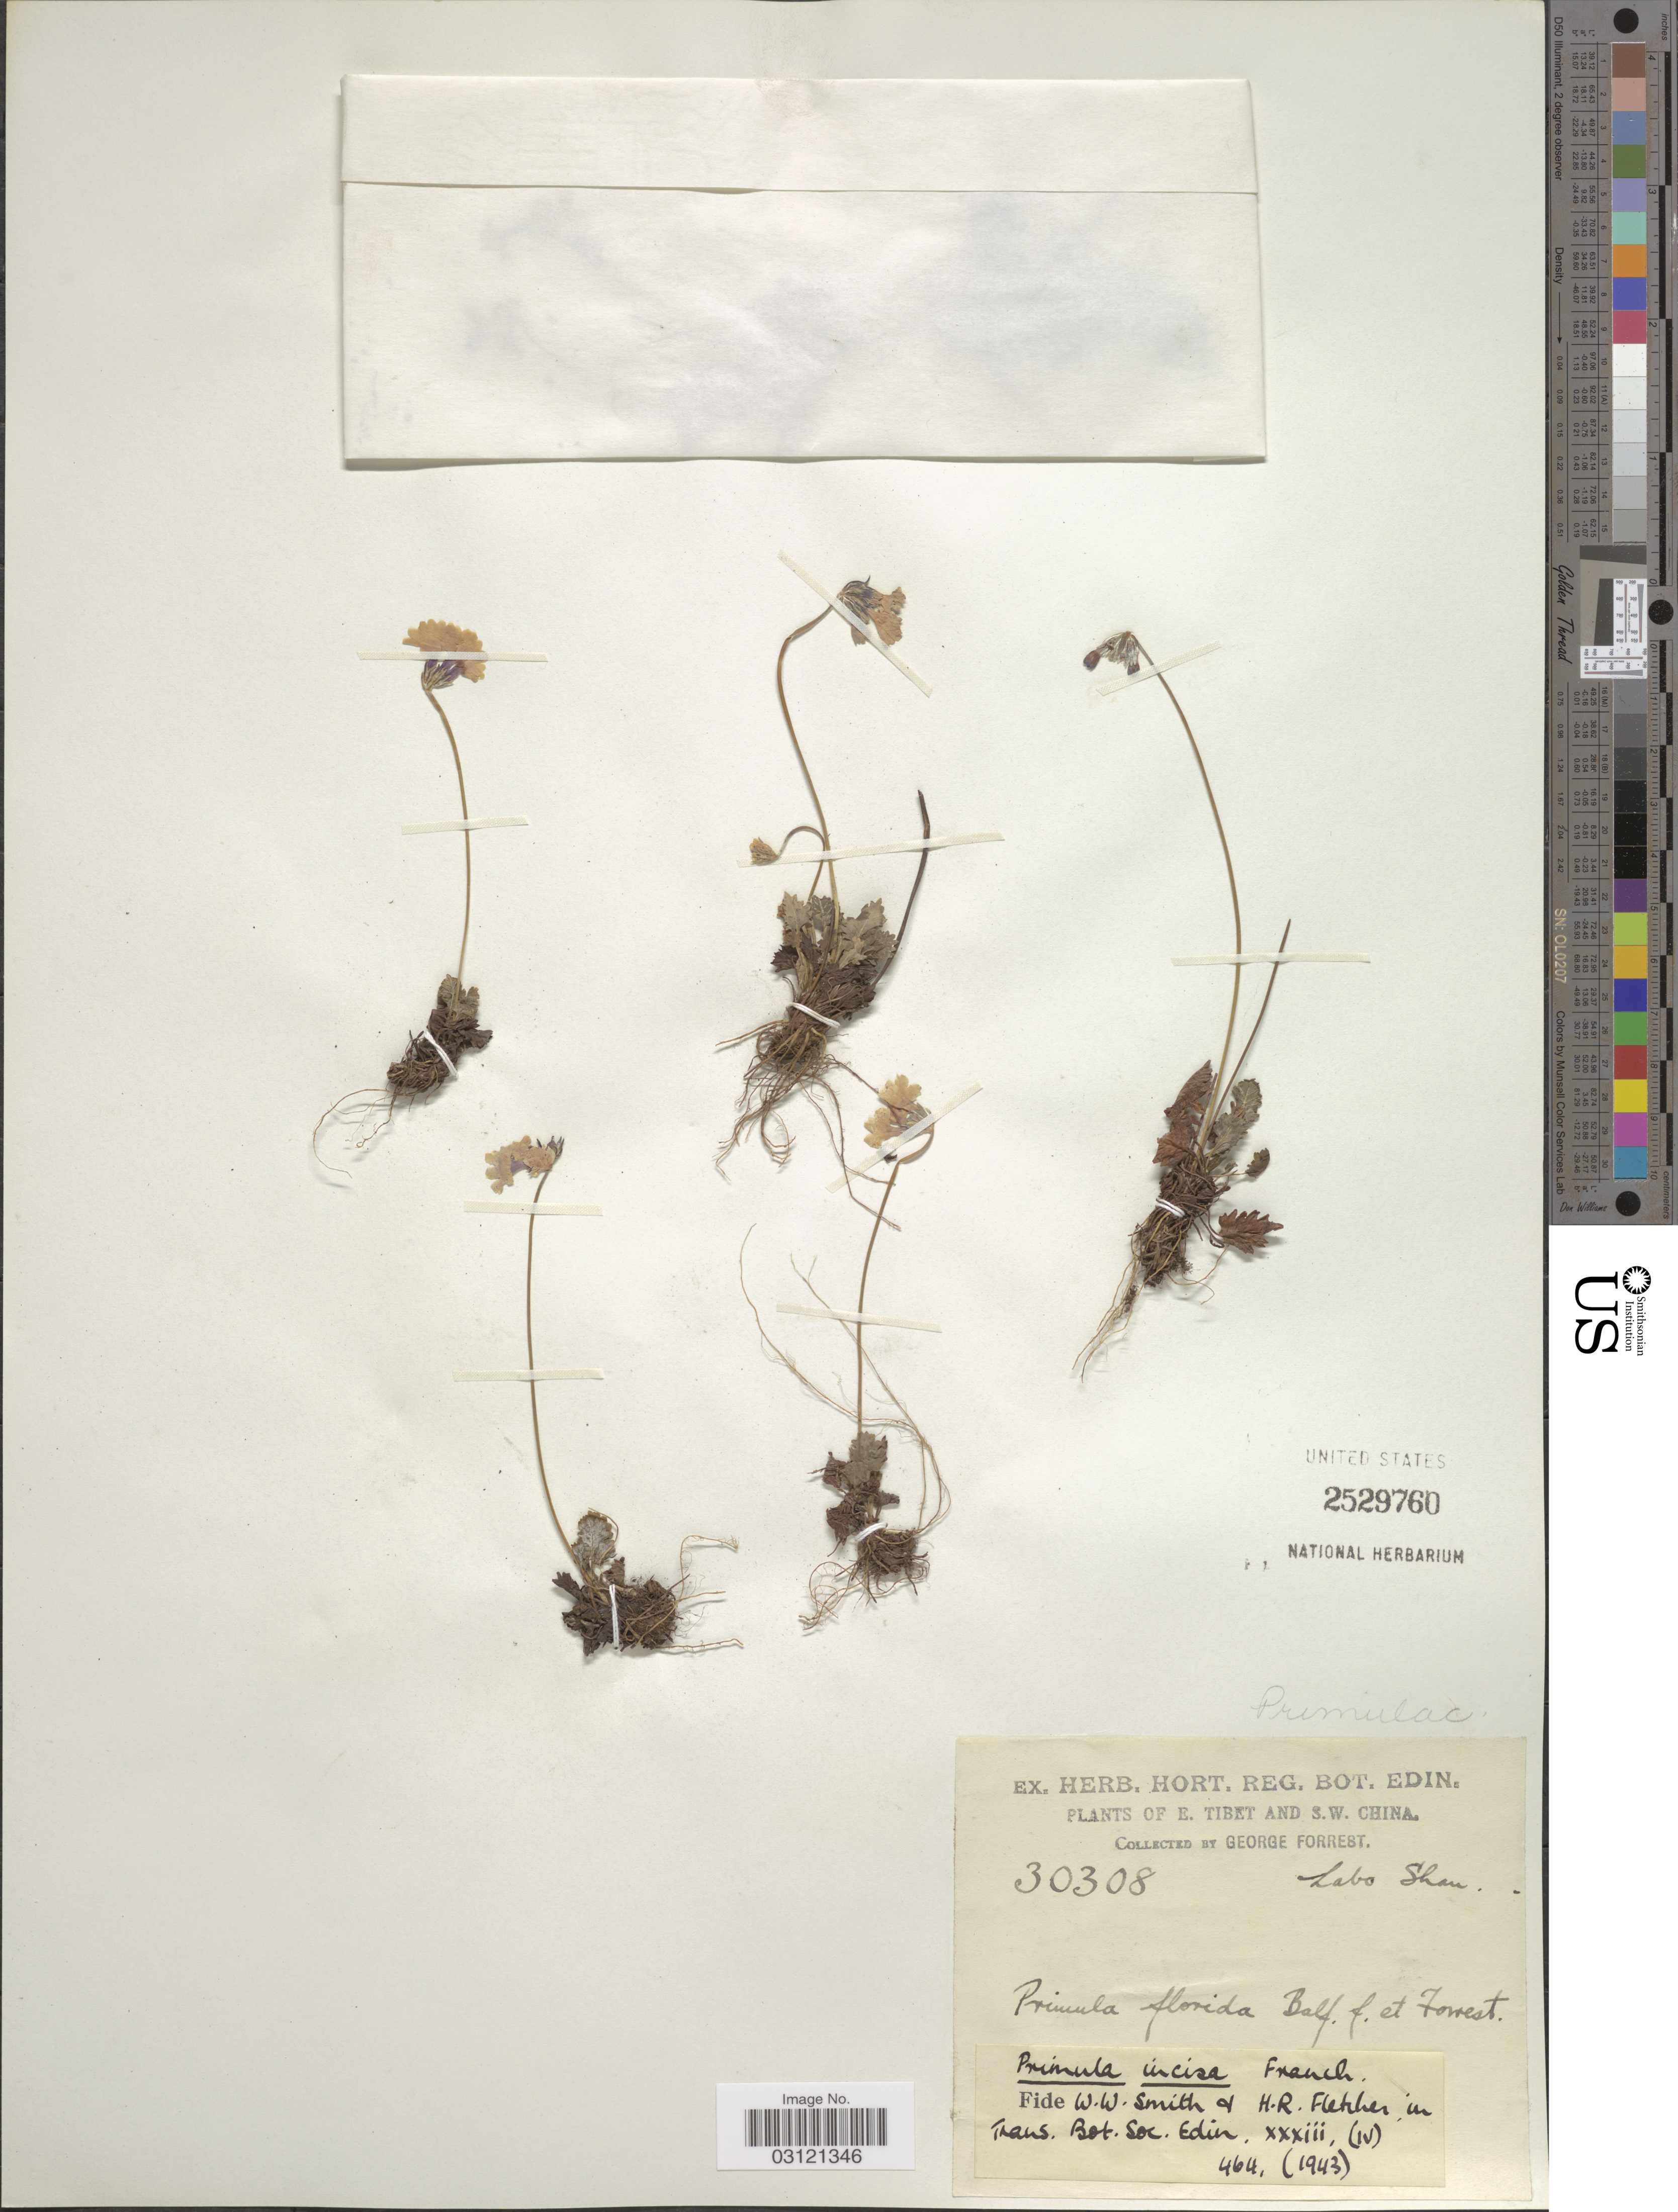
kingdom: Plantae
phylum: Tracheophyta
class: Magnoliopsida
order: Ericales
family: Primulaceae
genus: Primula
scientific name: Primula incisa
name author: Franch.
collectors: G. Forrest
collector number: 30308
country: China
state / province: Xizang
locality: E. Tibet and S.W. China, Labo Shan.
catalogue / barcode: US 2529760